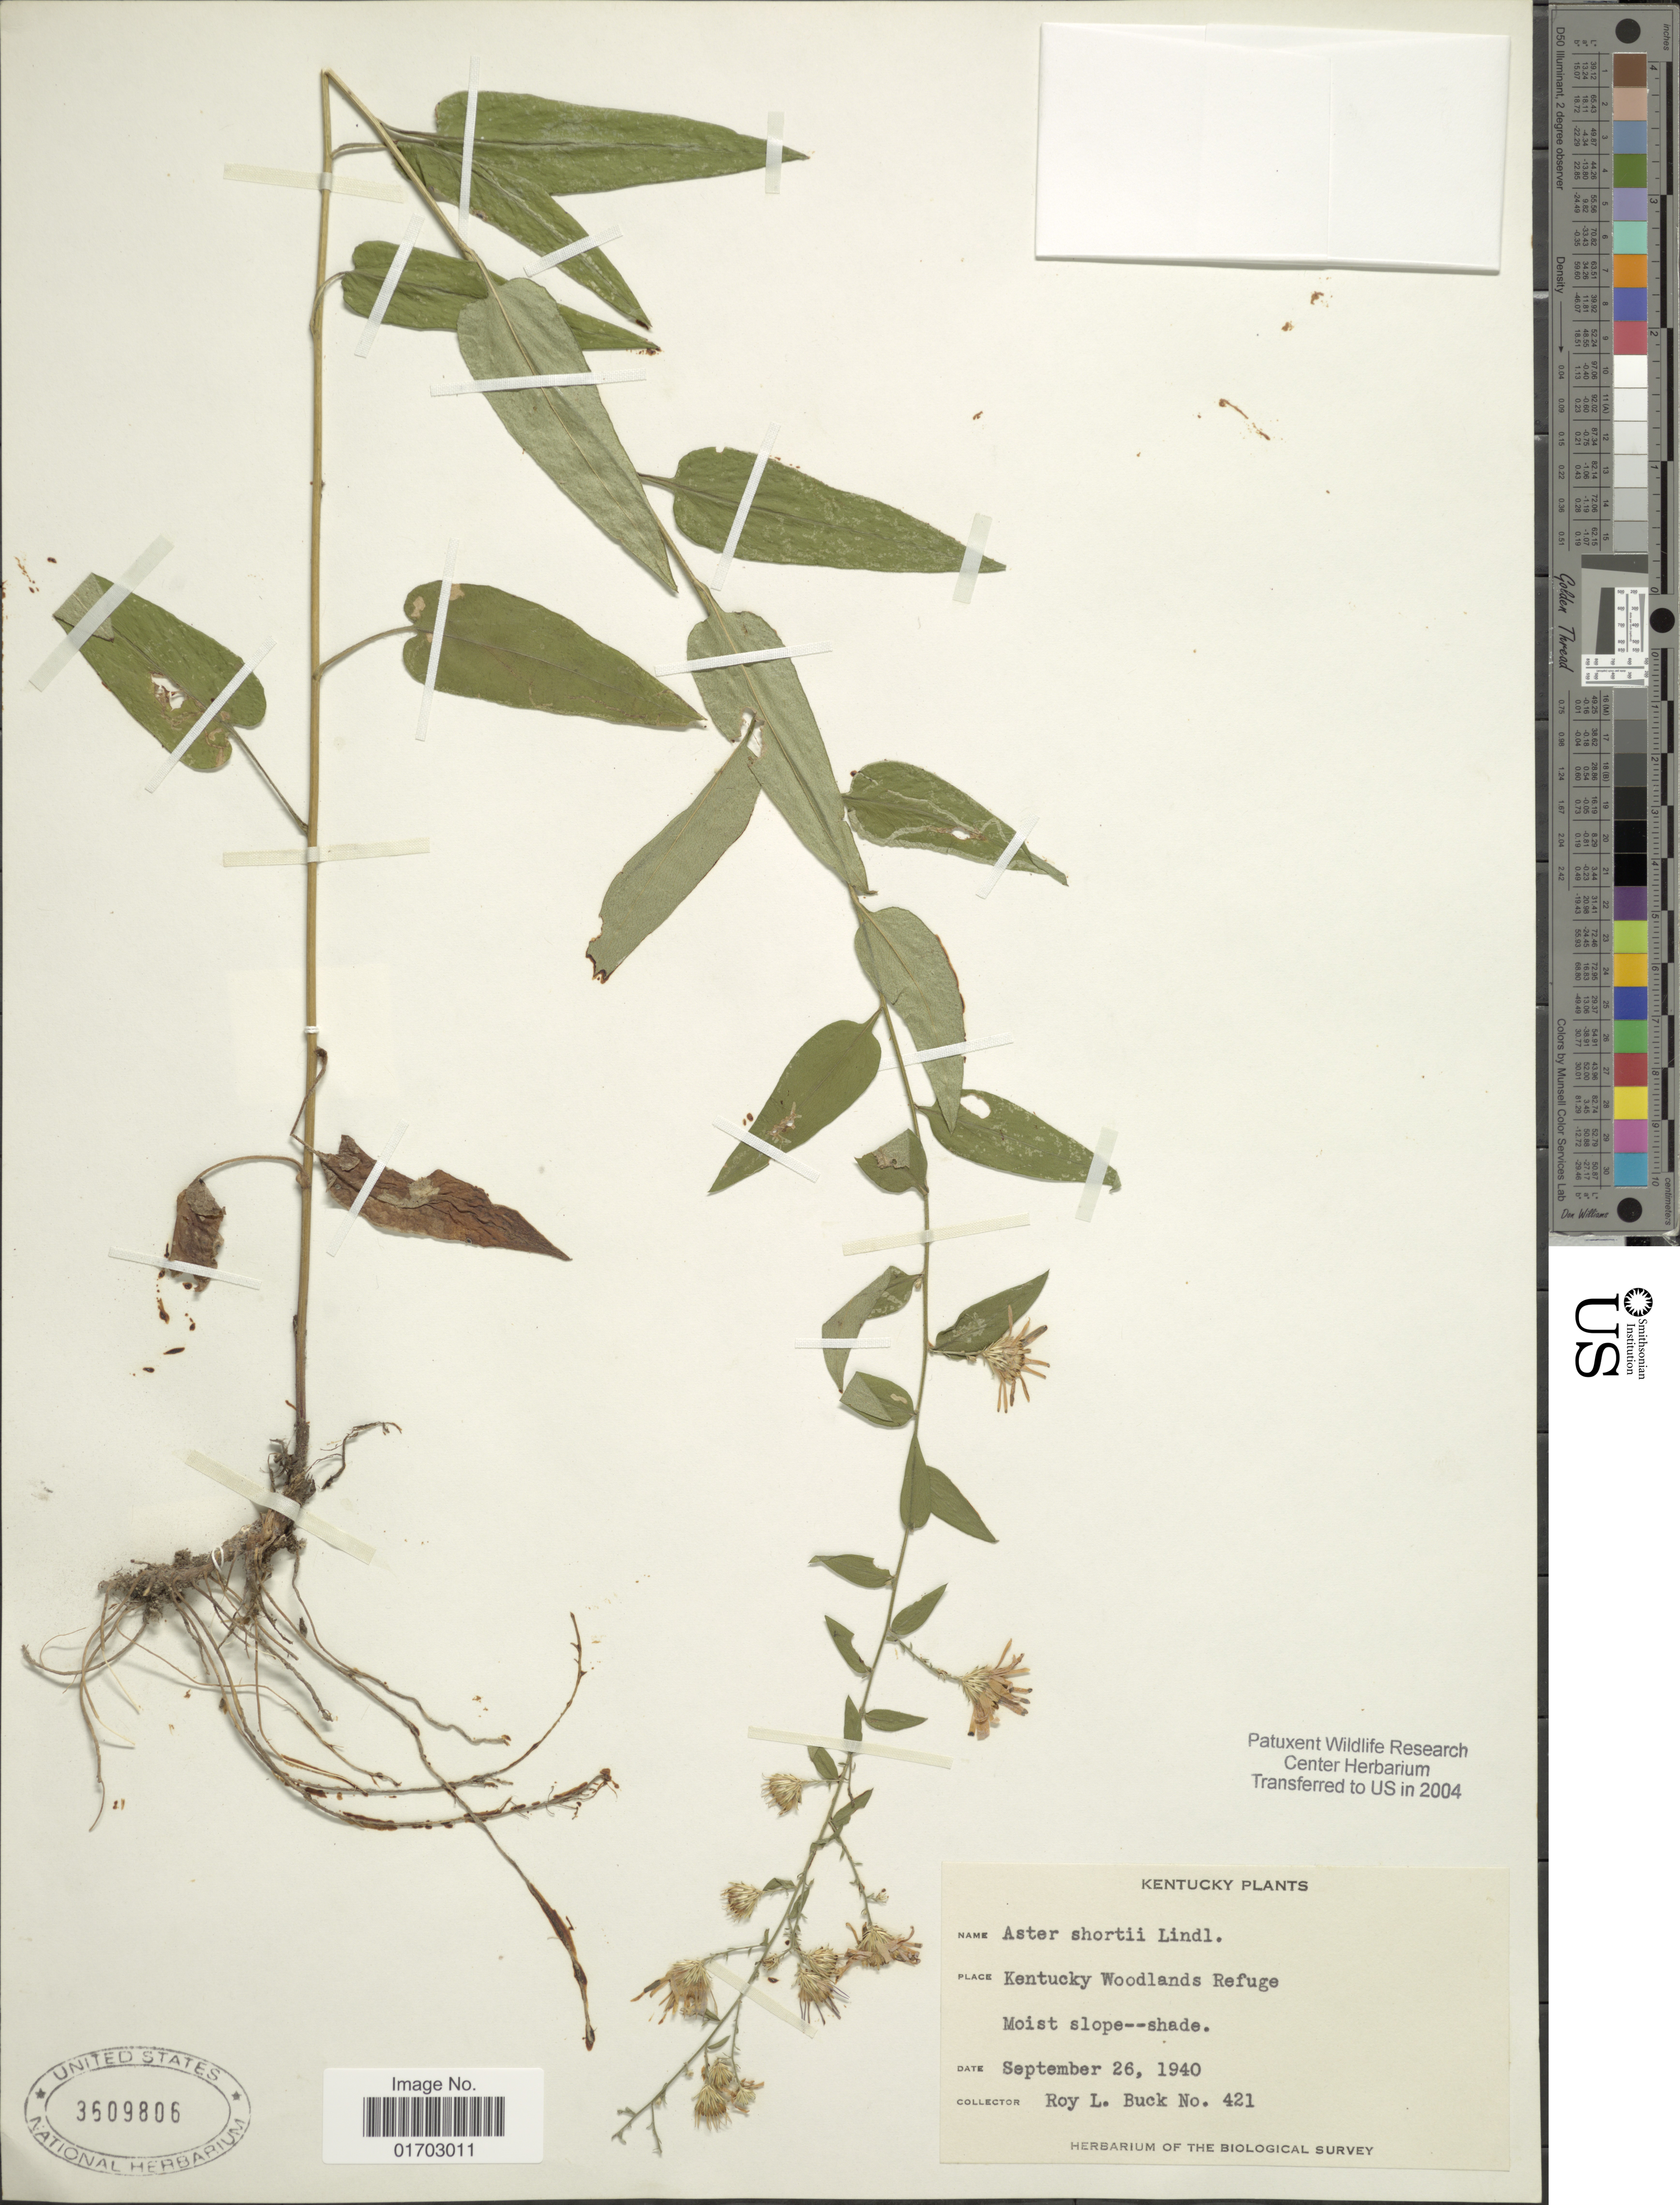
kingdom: Plantae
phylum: Tracheophyta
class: Magnoliopsida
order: Asterales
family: Asteraceae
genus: Symphyotrichum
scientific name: Symphyotrichum shortii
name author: (Lindl.) G.L. Nesom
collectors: R. Buck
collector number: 421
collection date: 1940-09-26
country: United States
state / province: Kentucky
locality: Kentucky Woodlands Refuge.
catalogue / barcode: US 3609806